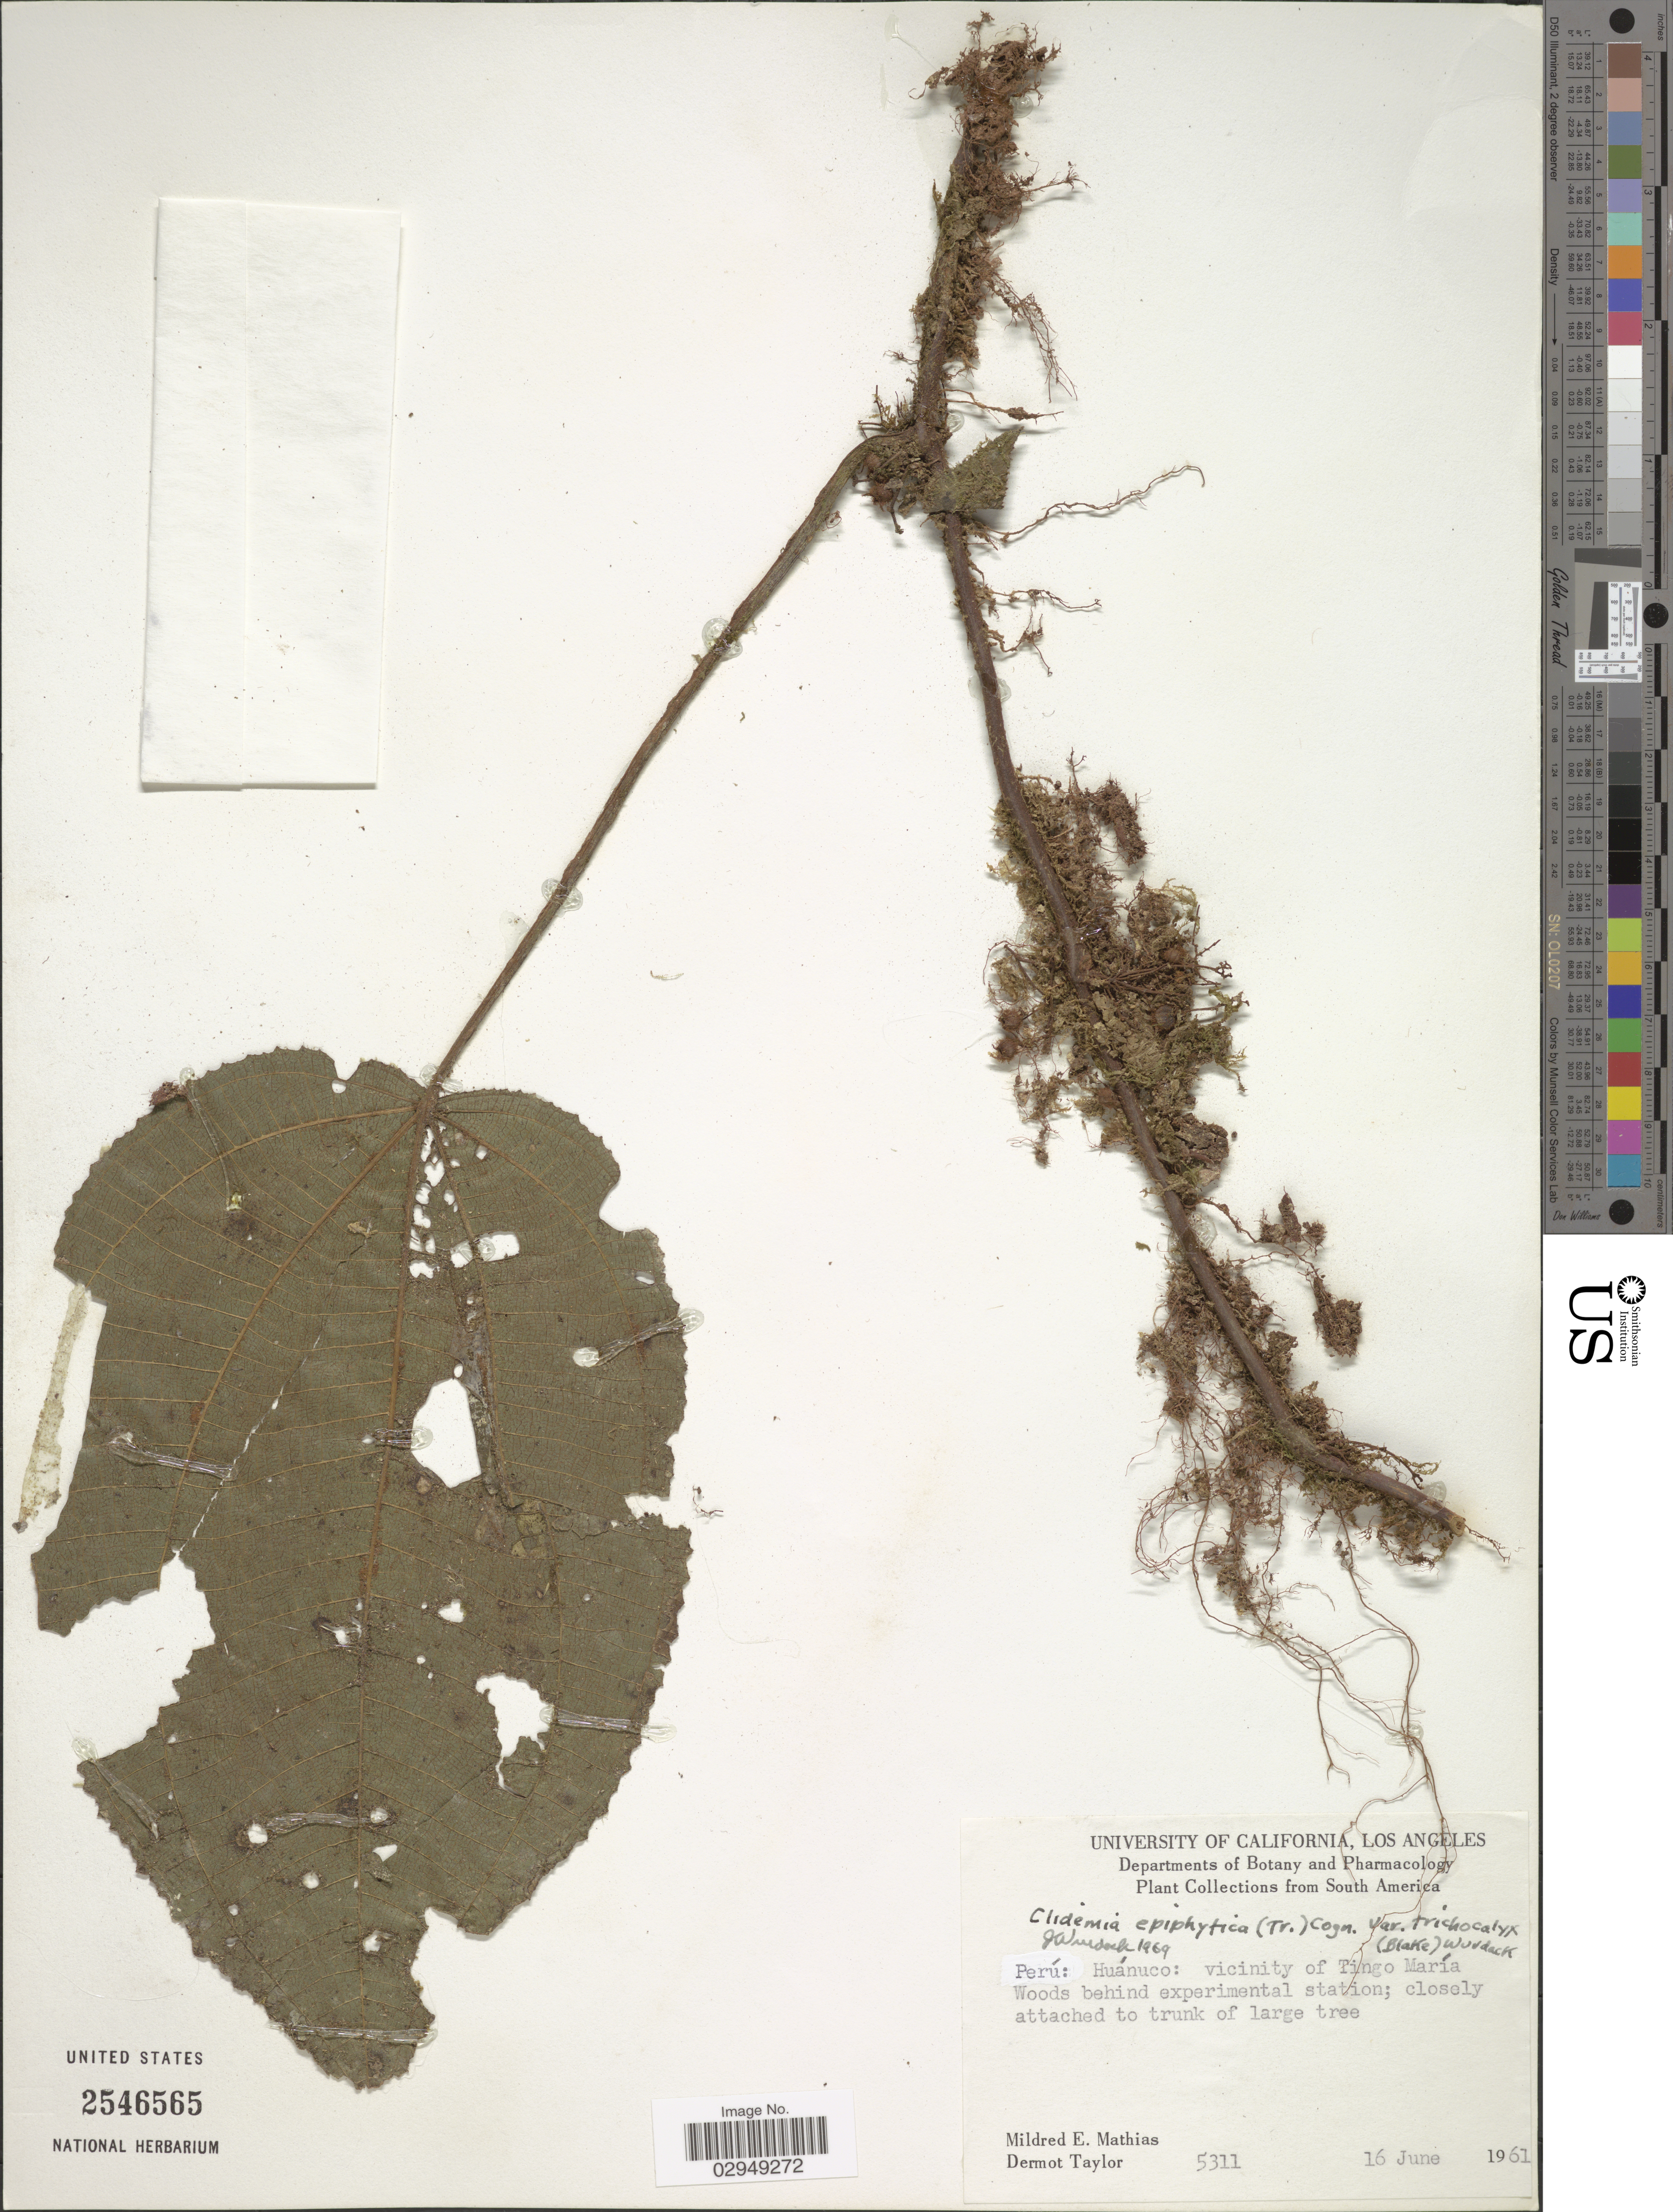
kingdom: Plantae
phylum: Tracheophyta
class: Magnoliopsida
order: Myrtales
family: Melastomataceae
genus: Clidemia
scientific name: Clidemia epiphytica var. trichocalyx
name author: (S.F. Blake) Wurdack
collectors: M. E. Mathias & D. Taylor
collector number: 5311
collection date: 1961-06-16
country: Peru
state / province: Huánuco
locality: Vicinity of Tingo María.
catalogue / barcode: US 2546565